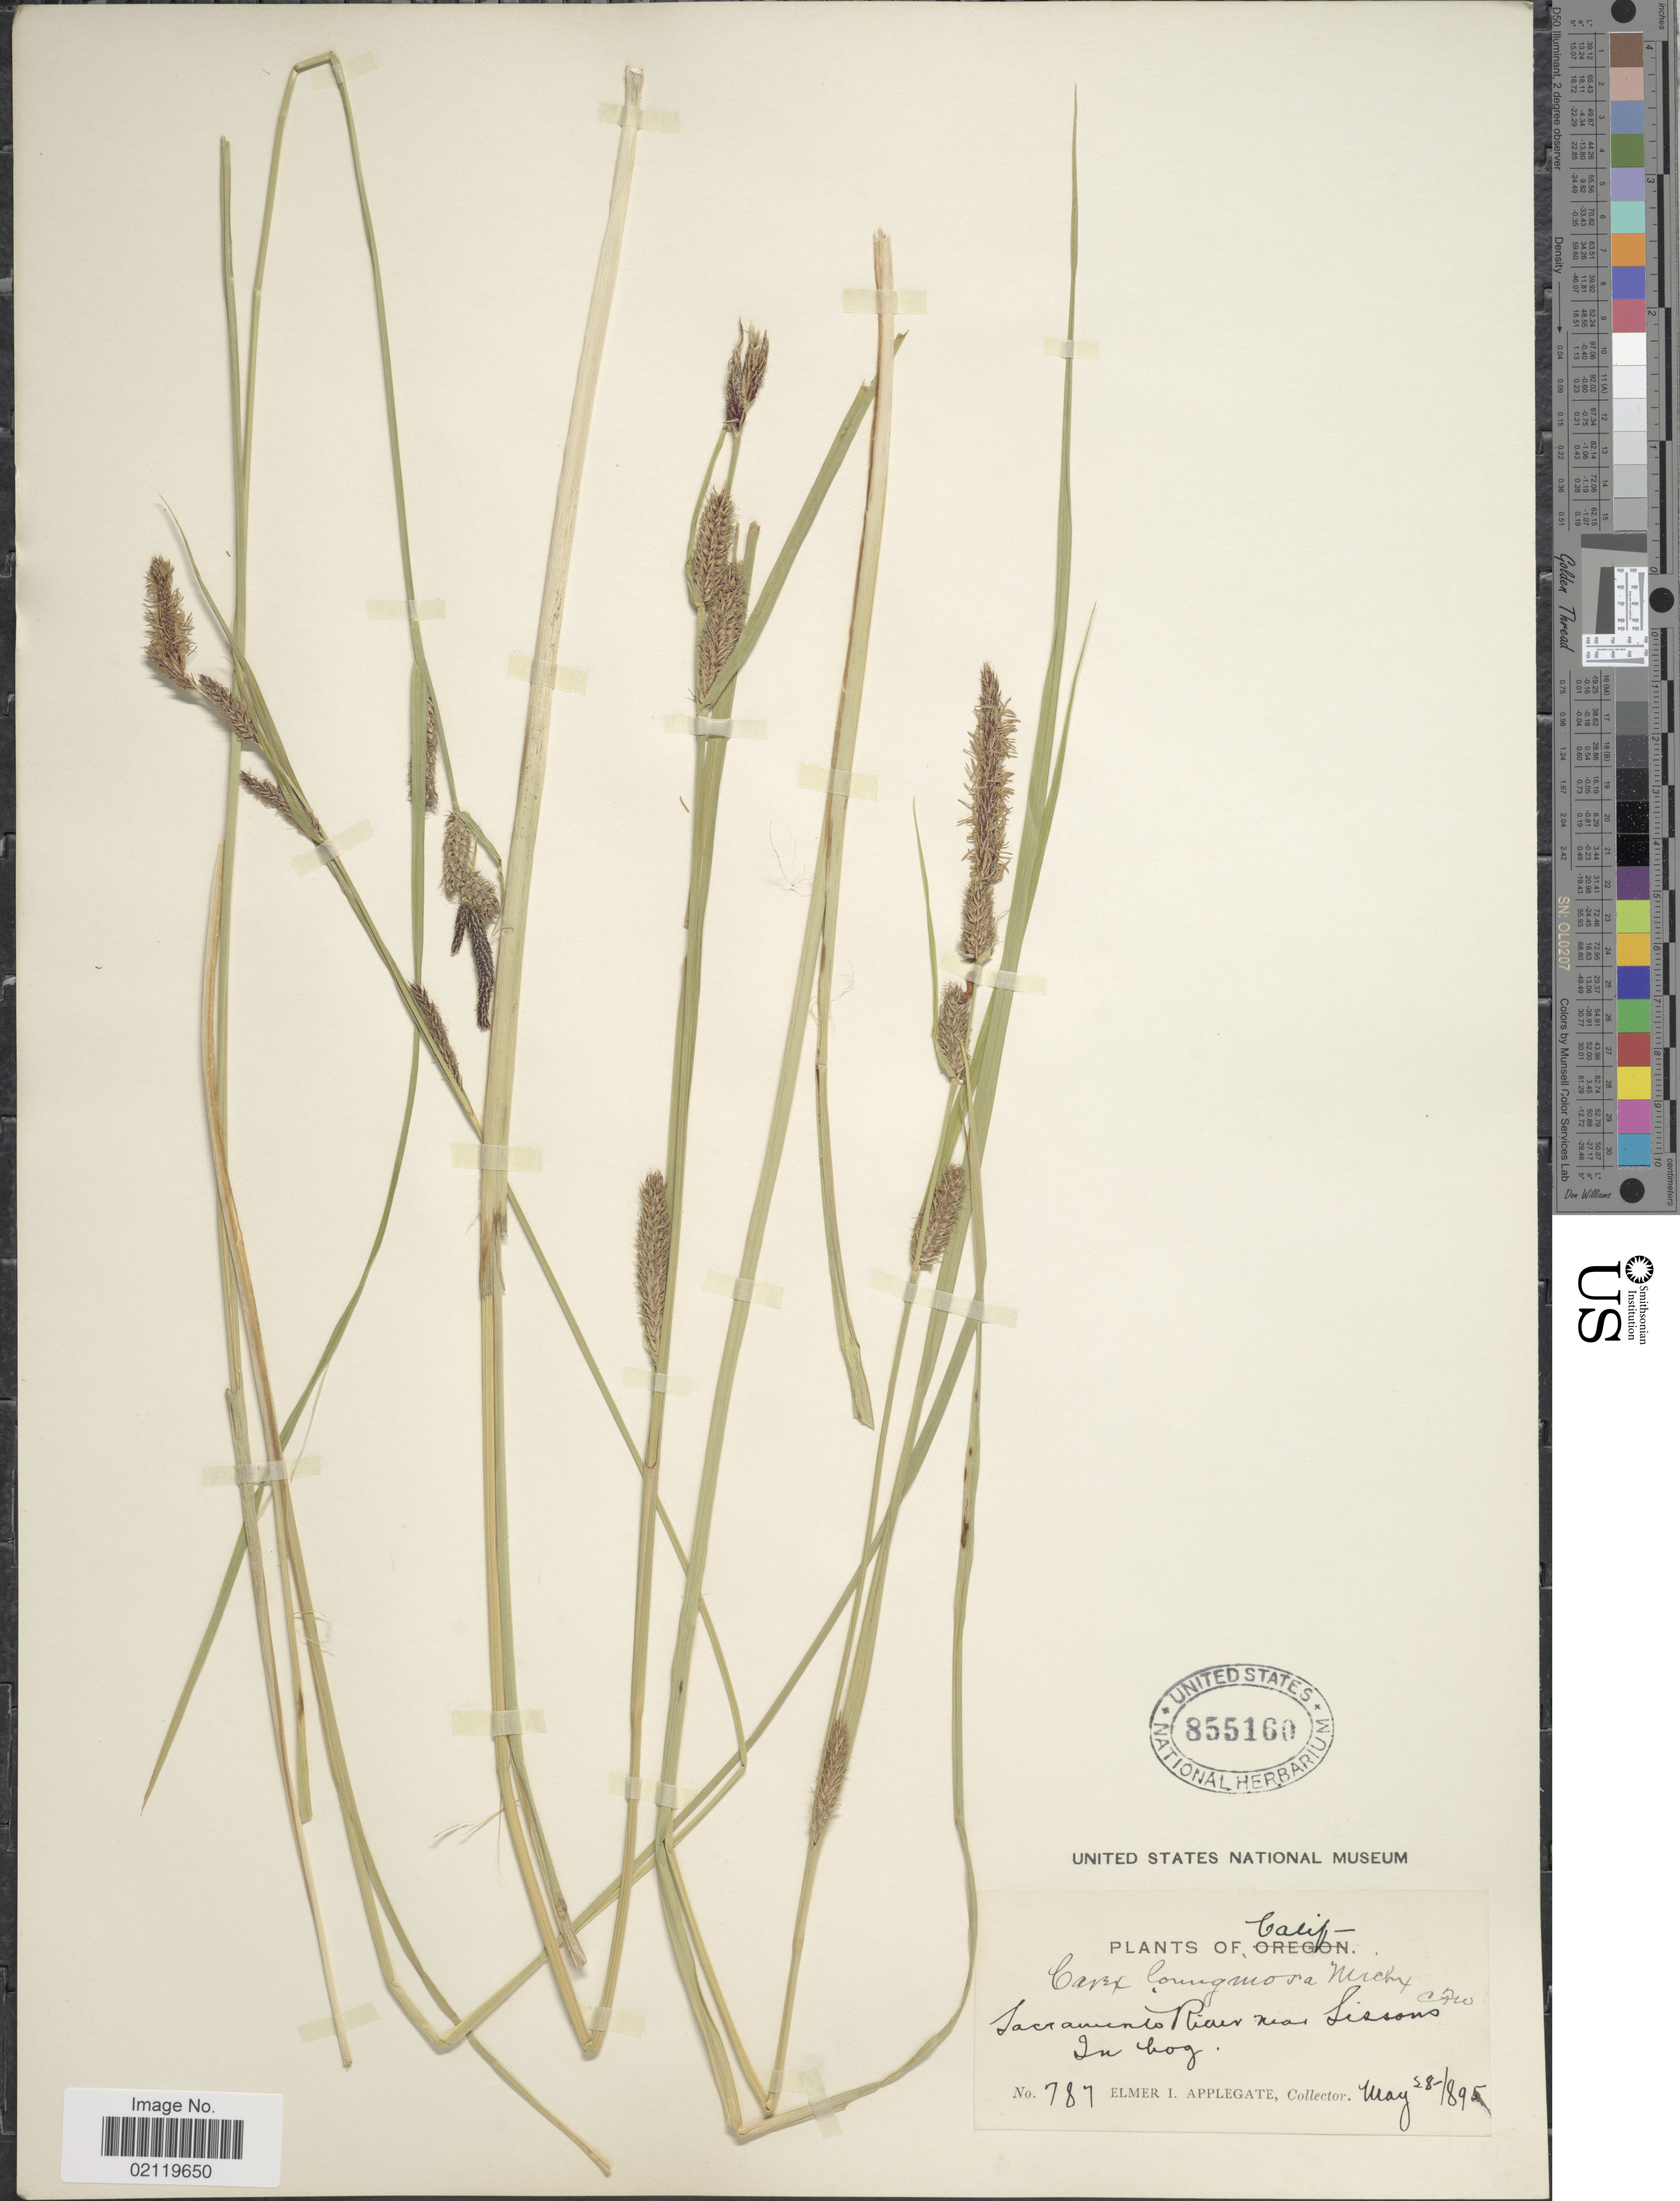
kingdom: Plantae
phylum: Tracheophyta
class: Liliopsida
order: Poales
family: Cyperaceae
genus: Carex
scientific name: Carex pellita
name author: Muhl. ex Willd.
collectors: E. I. Applegate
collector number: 787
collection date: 1895-05-28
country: United States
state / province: California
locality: Calif. Sacramento River near Lissons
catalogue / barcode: US 855160